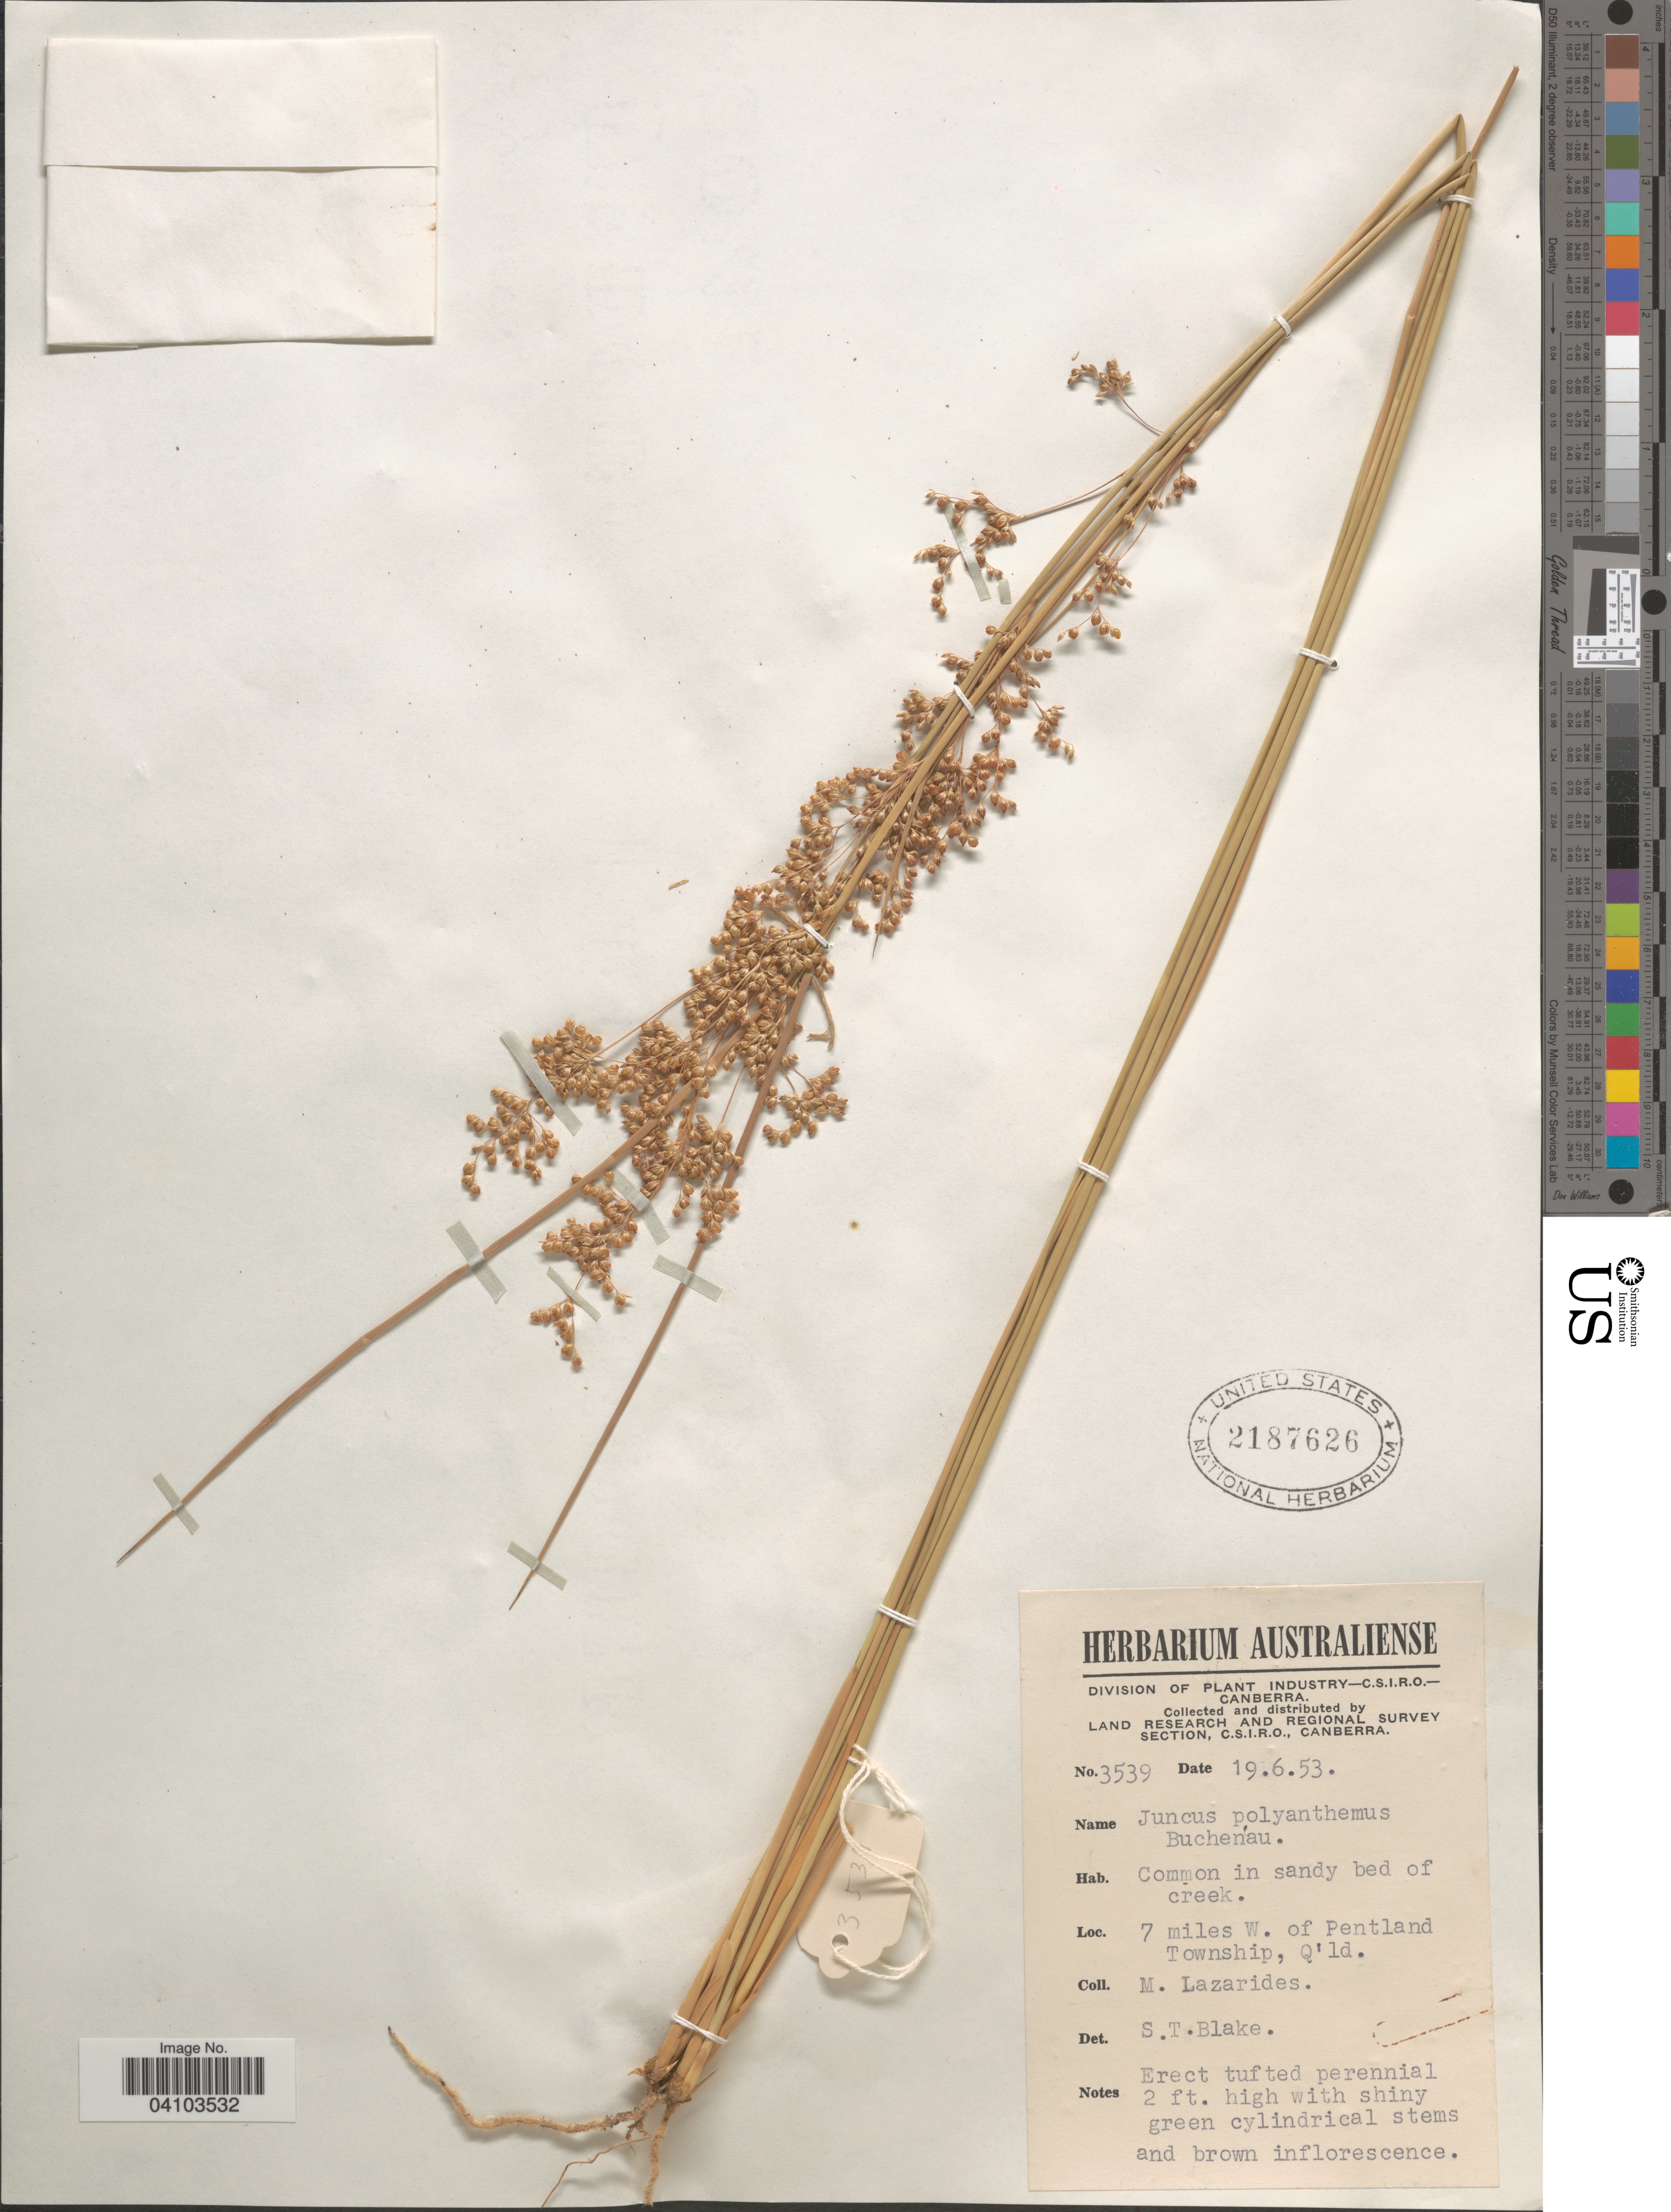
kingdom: Plantae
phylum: Tracheophyta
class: Liliopsida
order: Poales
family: Juncaceae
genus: Juncus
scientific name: Juncus polyanthemos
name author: Buchenau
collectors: M. Lazarides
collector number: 3539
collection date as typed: Transcribed d/m/y: 19/6/53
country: Australia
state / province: Queensland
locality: Land Research and Regional Survey Section. 7 miles W. of Pentland Township.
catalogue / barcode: US 2187626